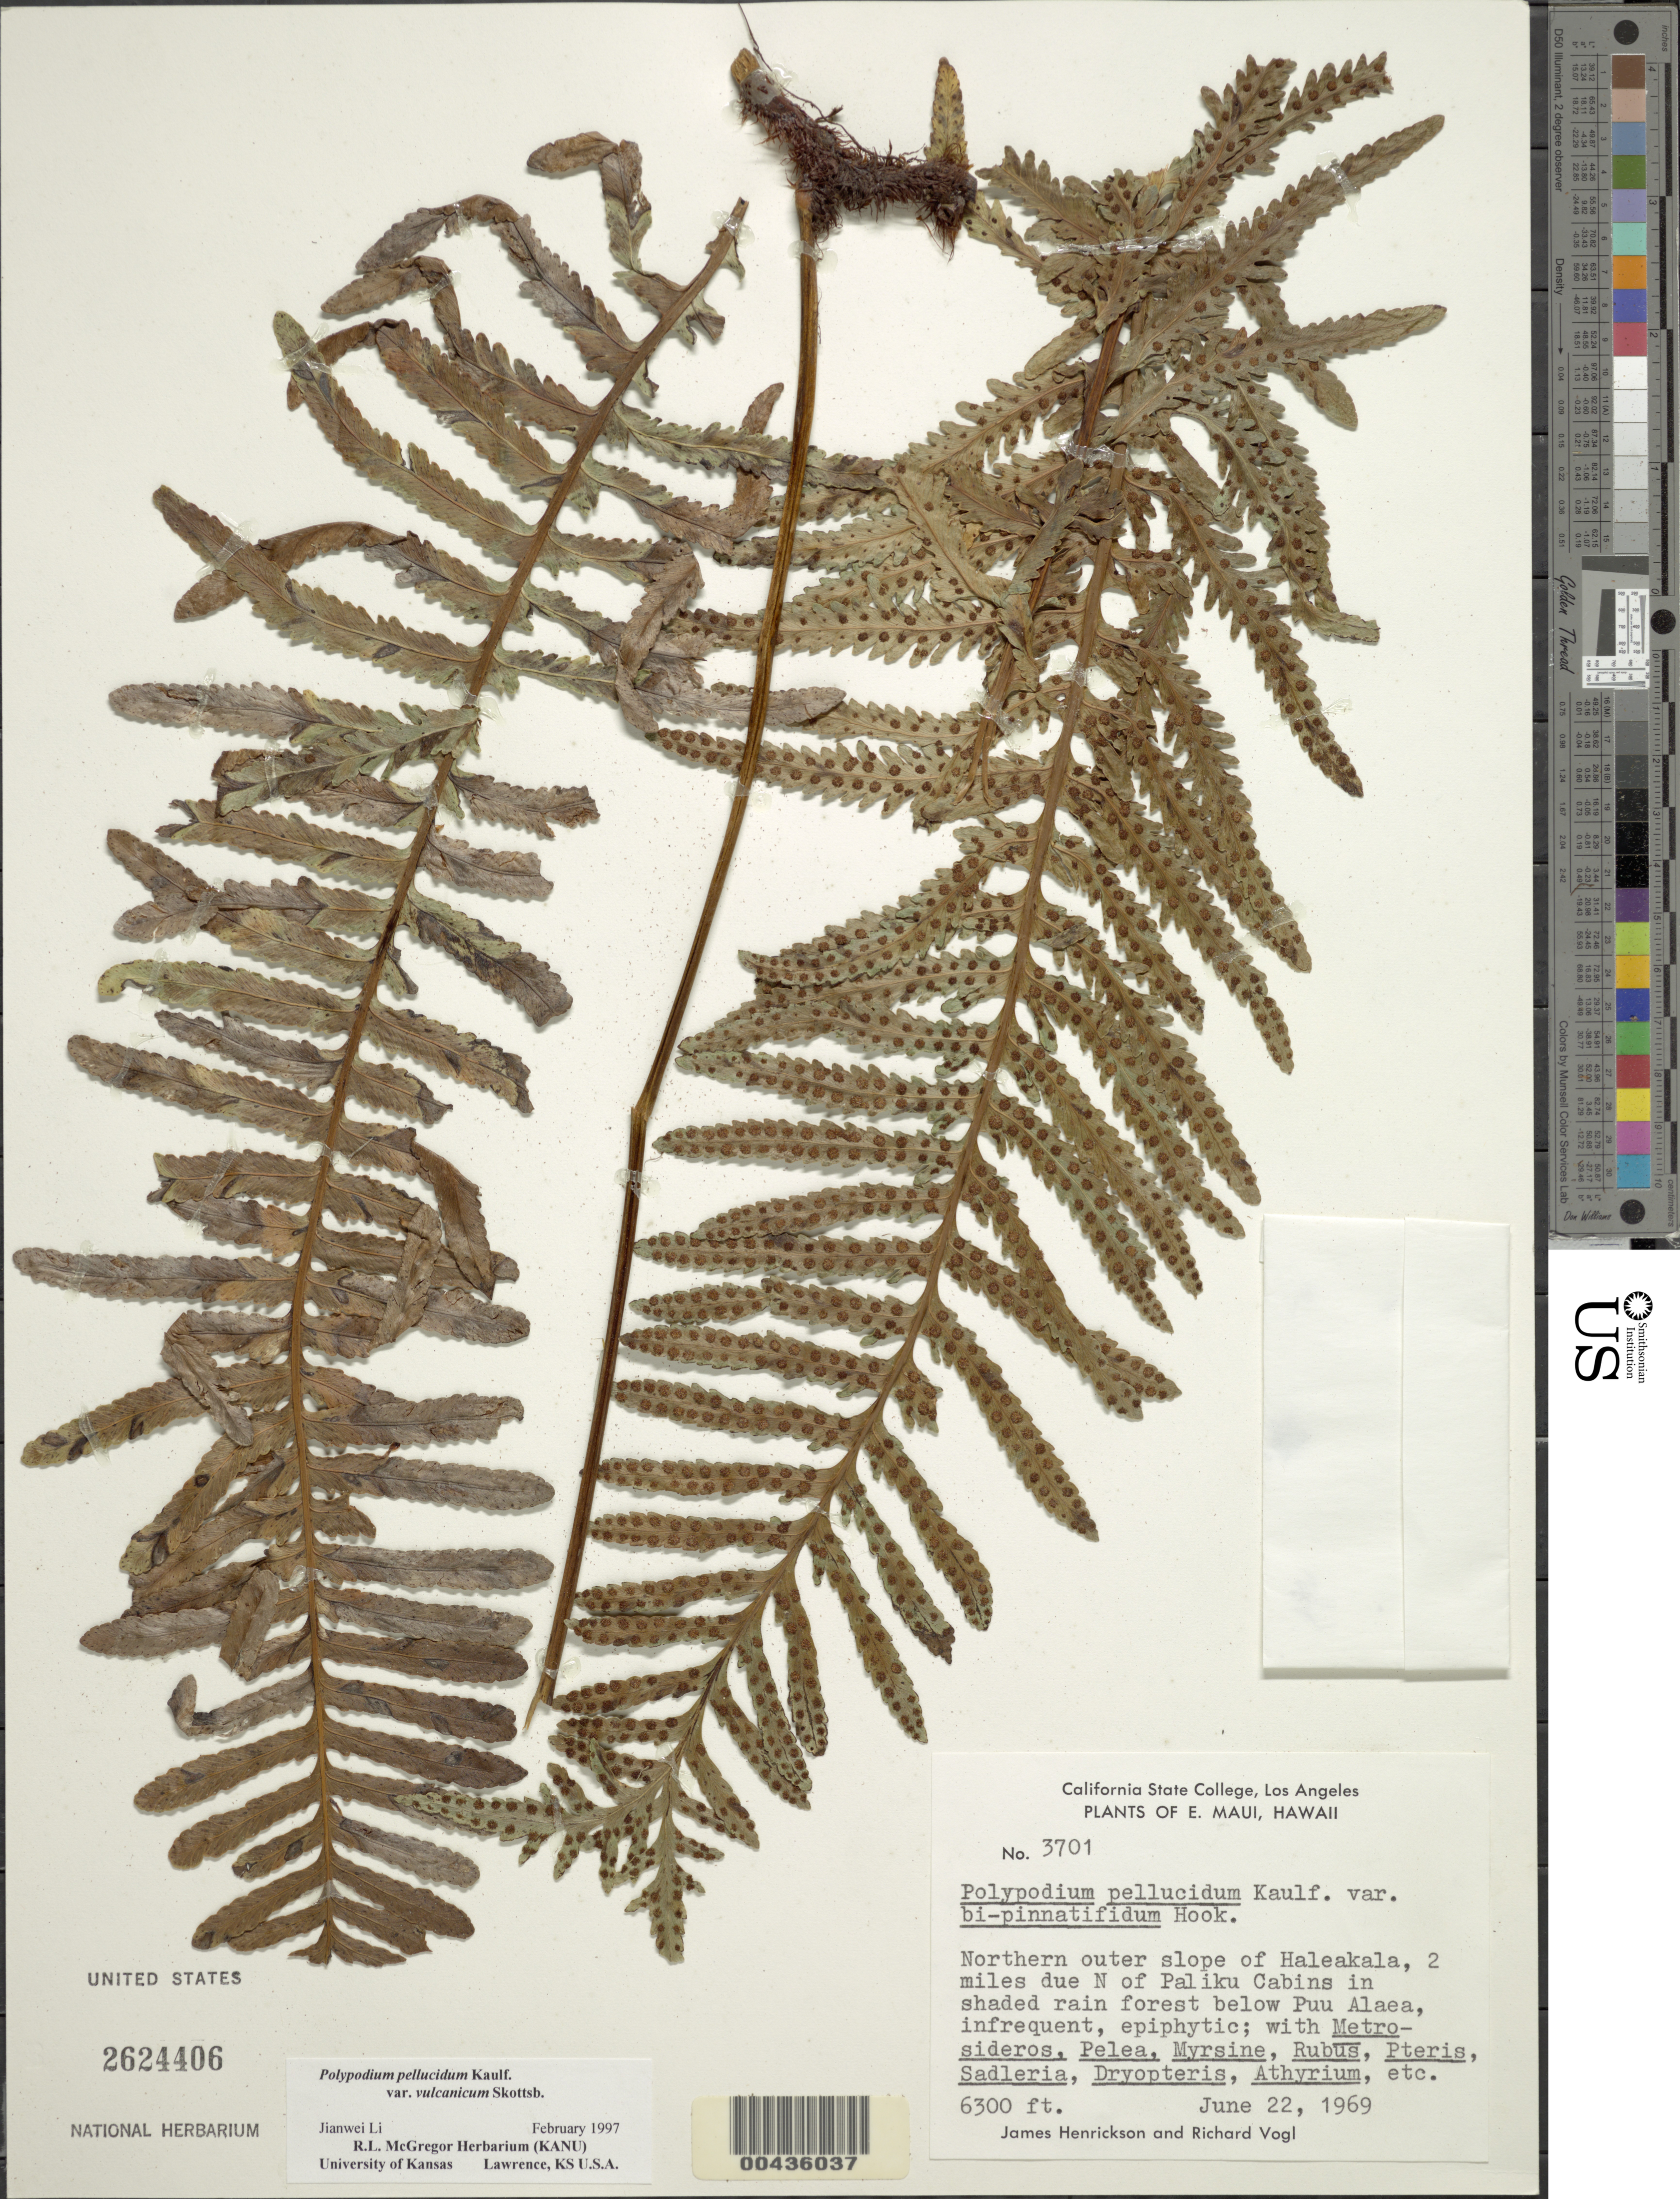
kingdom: Plantae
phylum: Tracheophyta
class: Polypodiopsida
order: Polypodiales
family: Polypodiaceae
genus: Polypodium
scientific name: Polypodium pellucidum var. vulcanicum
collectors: J. S. Henrickson & R. Vogl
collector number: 3701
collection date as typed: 22 Jun 1969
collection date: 1969-06-22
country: United States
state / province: Hawaii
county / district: Maui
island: Maui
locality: Northern outer slope of Haleakala, 2 mi due N of Paliku Cabins, E Maui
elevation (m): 1920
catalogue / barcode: US 2624406